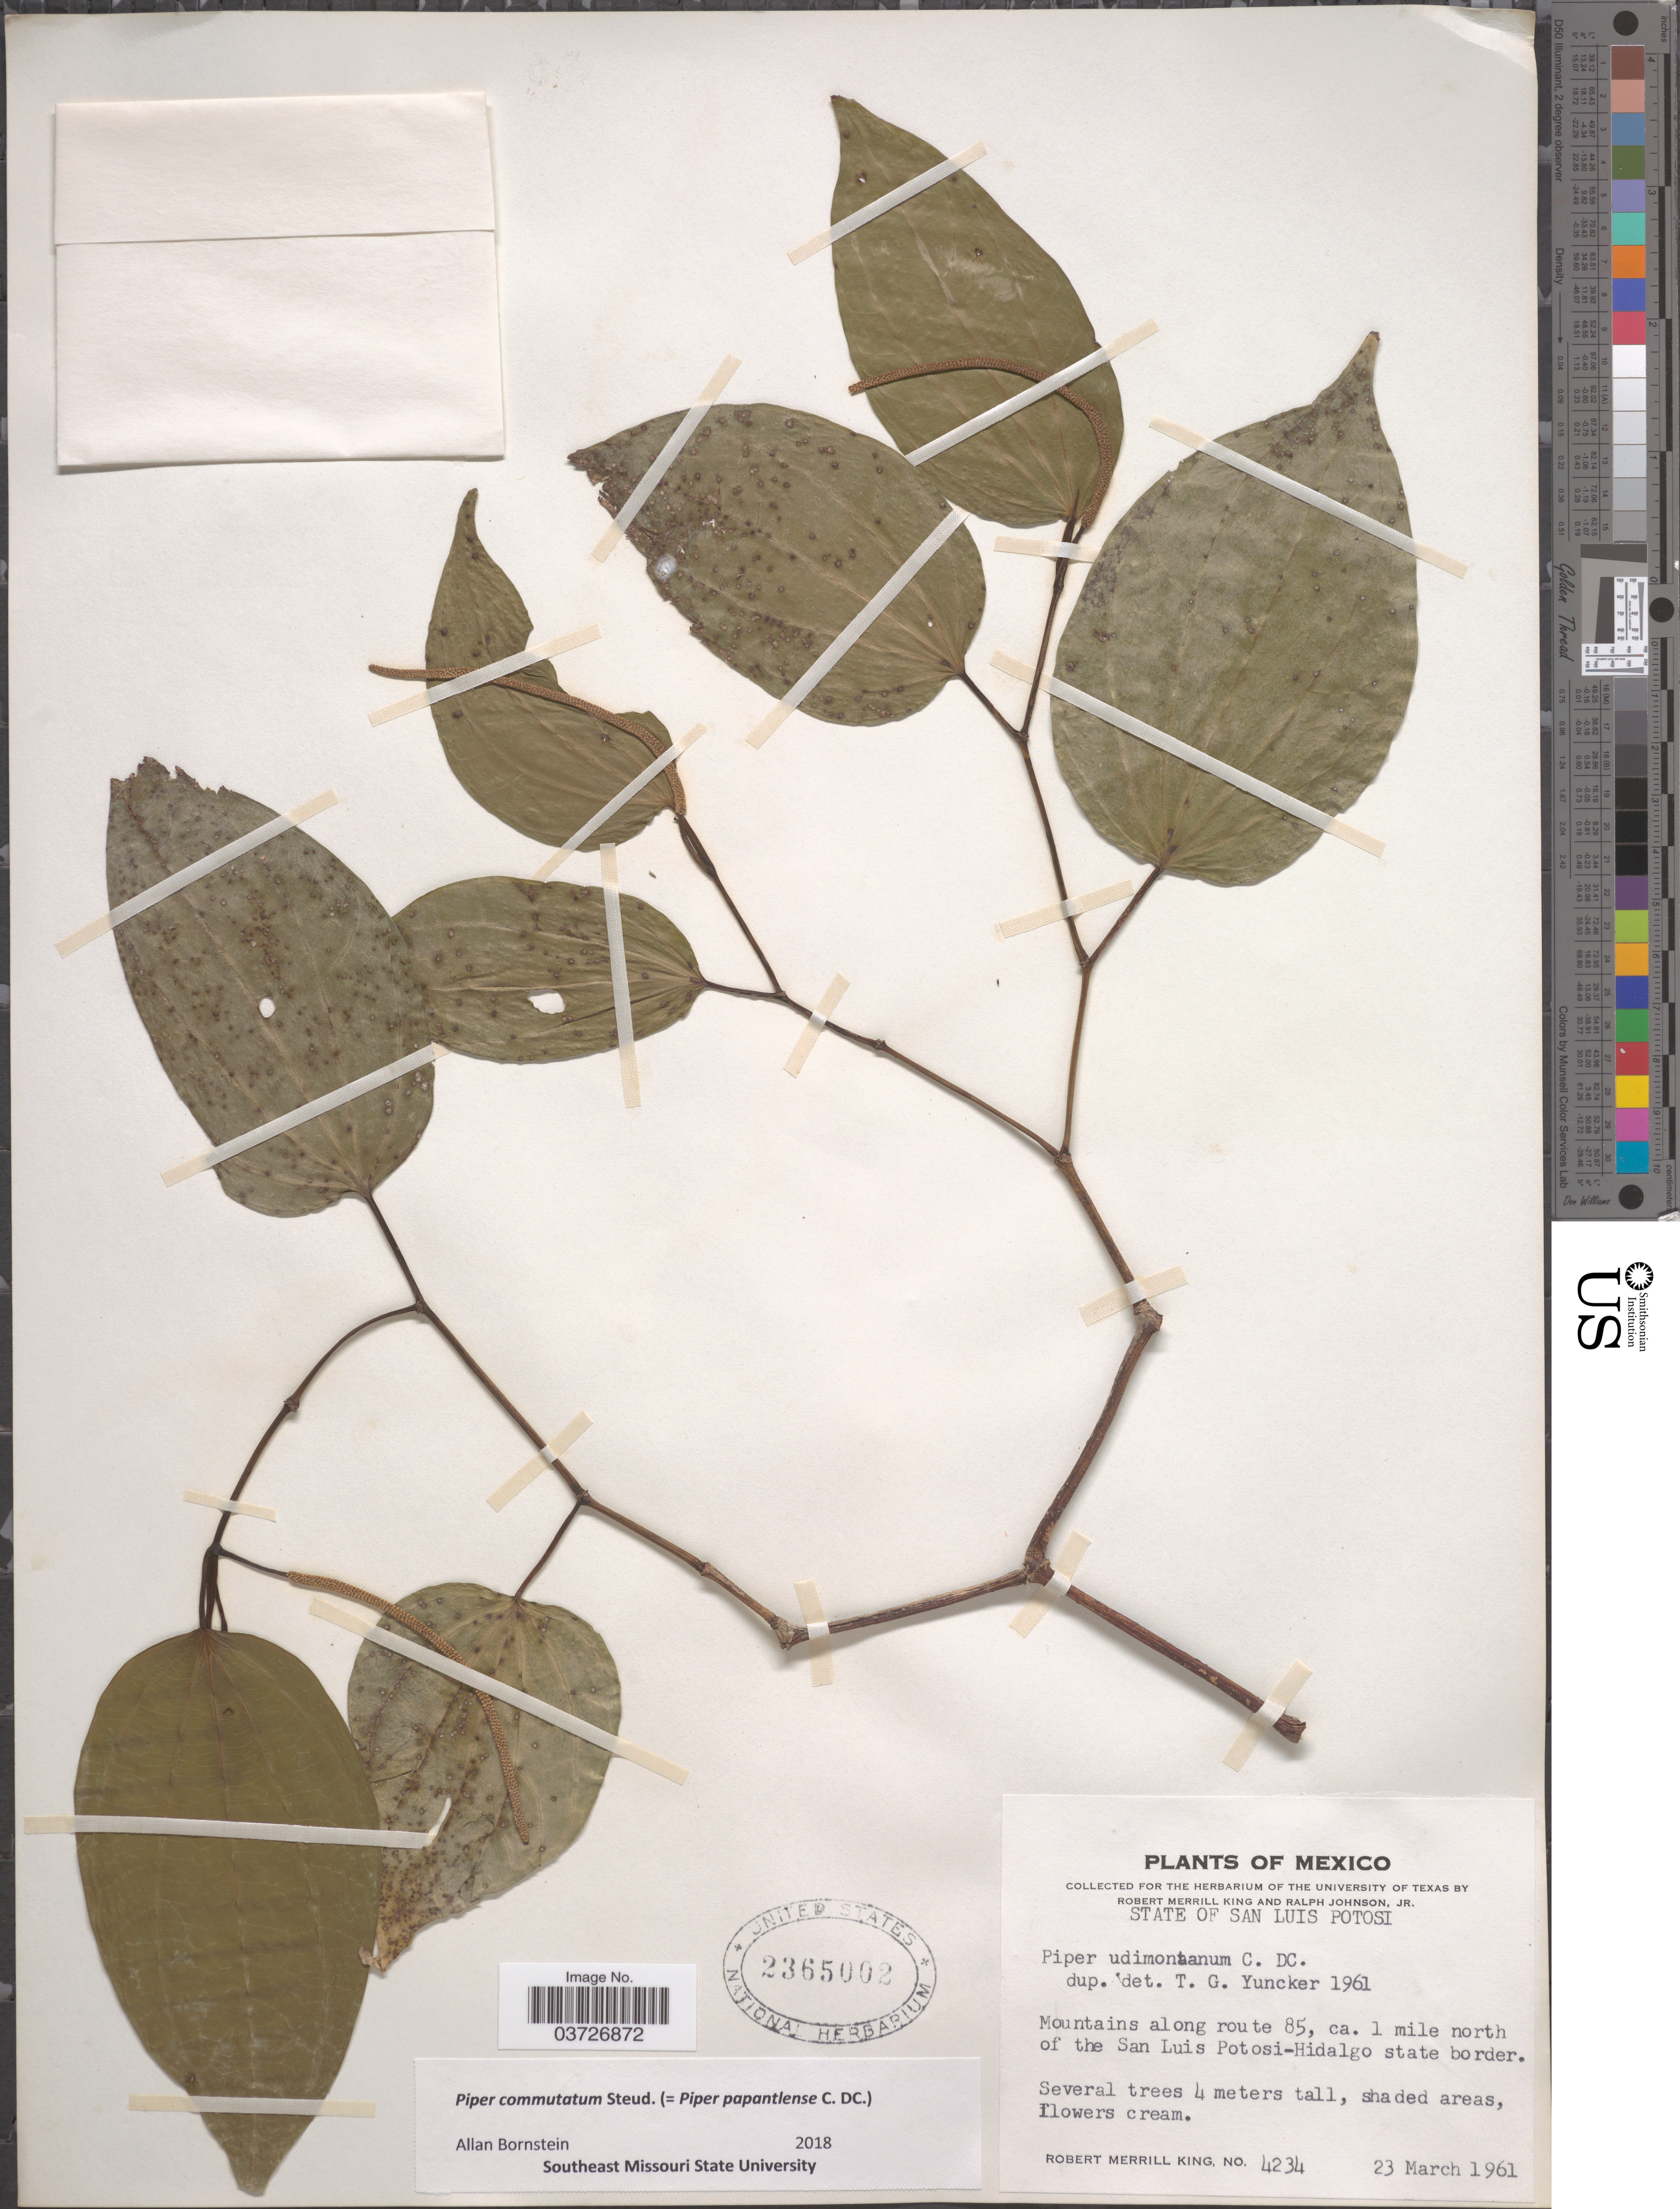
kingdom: Plantae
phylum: Tracheophyta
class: Magnoliopsida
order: Piperales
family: Piperaceae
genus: Piper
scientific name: Piper commutatum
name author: Steud.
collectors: R. M. King & R. Johnson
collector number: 4234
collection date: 1961-03-23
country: Mexico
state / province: San Luis Potosí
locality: Mountains along route 85, ca. 1 mile north of the San Luis Potosi-Hidalgo state border.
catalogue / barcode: US 2365002